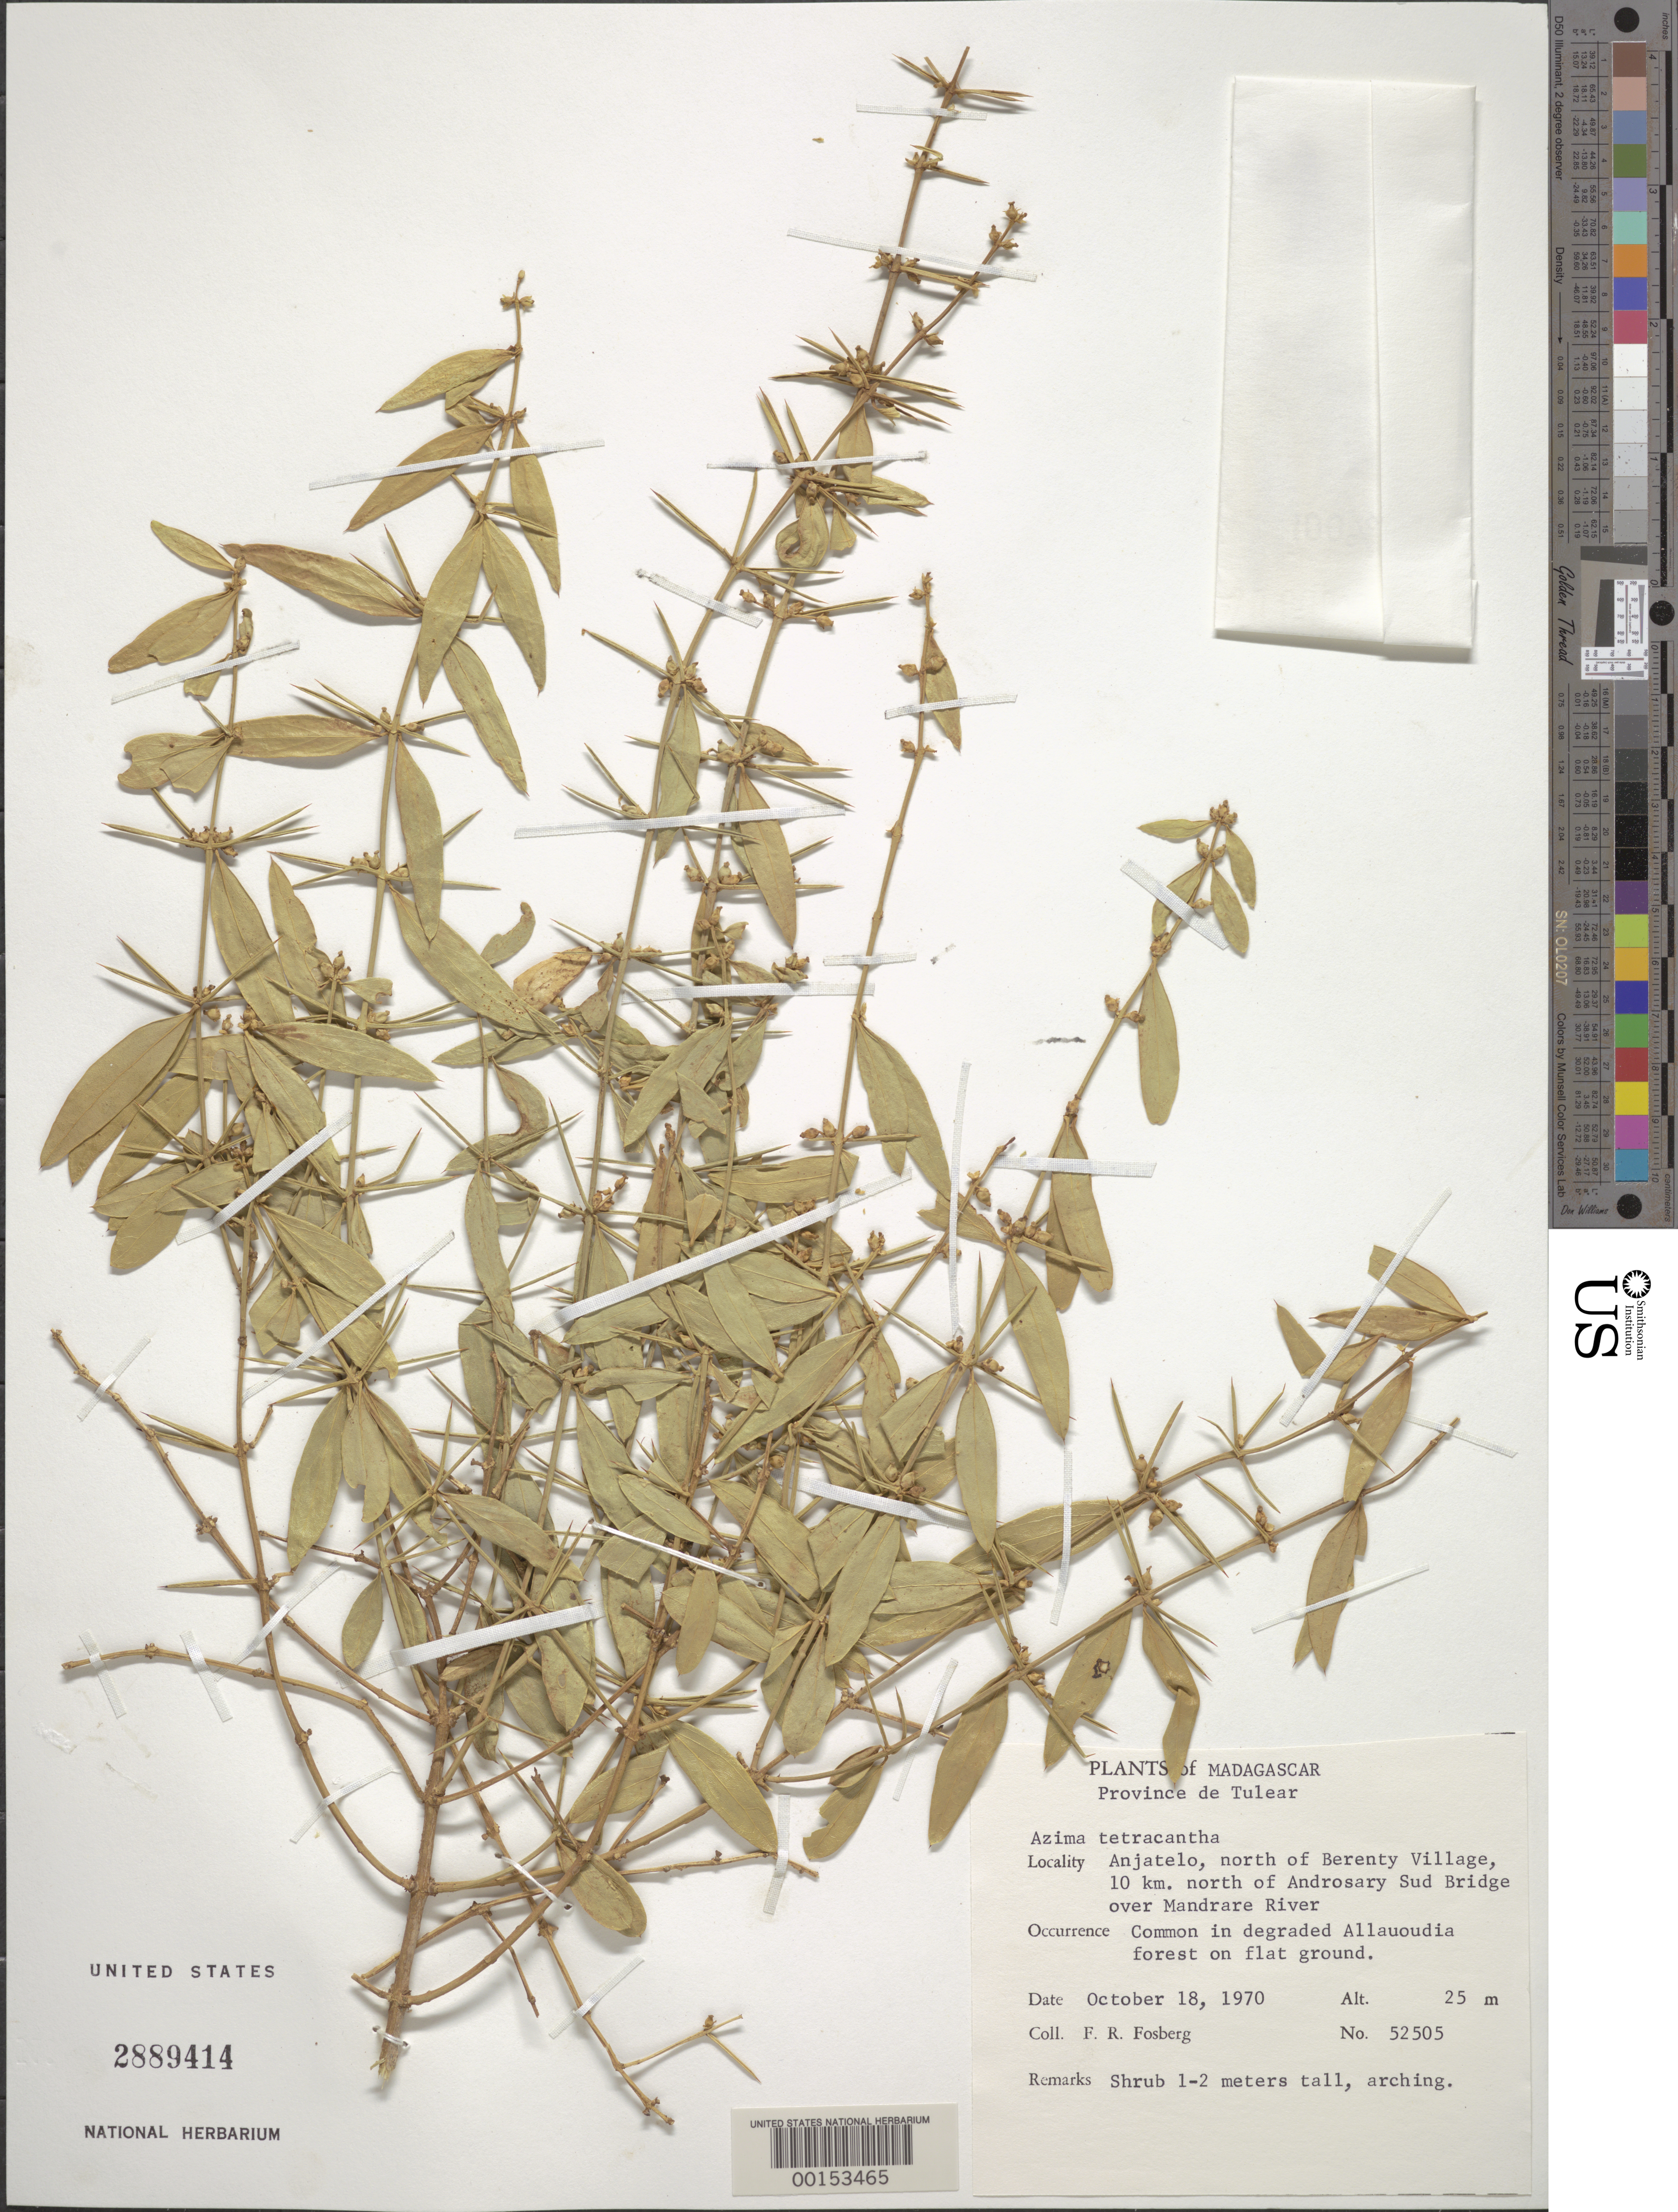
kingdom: Plantae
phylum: Tracheophyta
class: Magnoliopsida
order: Brassicales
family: Salvadoraceae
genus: Azima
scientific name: Azima tetracantha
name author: Lam.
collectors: F. R. Fosberg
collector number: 52505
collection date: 1970-10-18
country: Madagascar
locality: Province of Tulear. Anjatelo, north of Berenty Village, 10 km. north of Androsary Sud Bridge over Mandrare River.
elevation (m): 25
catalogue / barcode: US 2889414